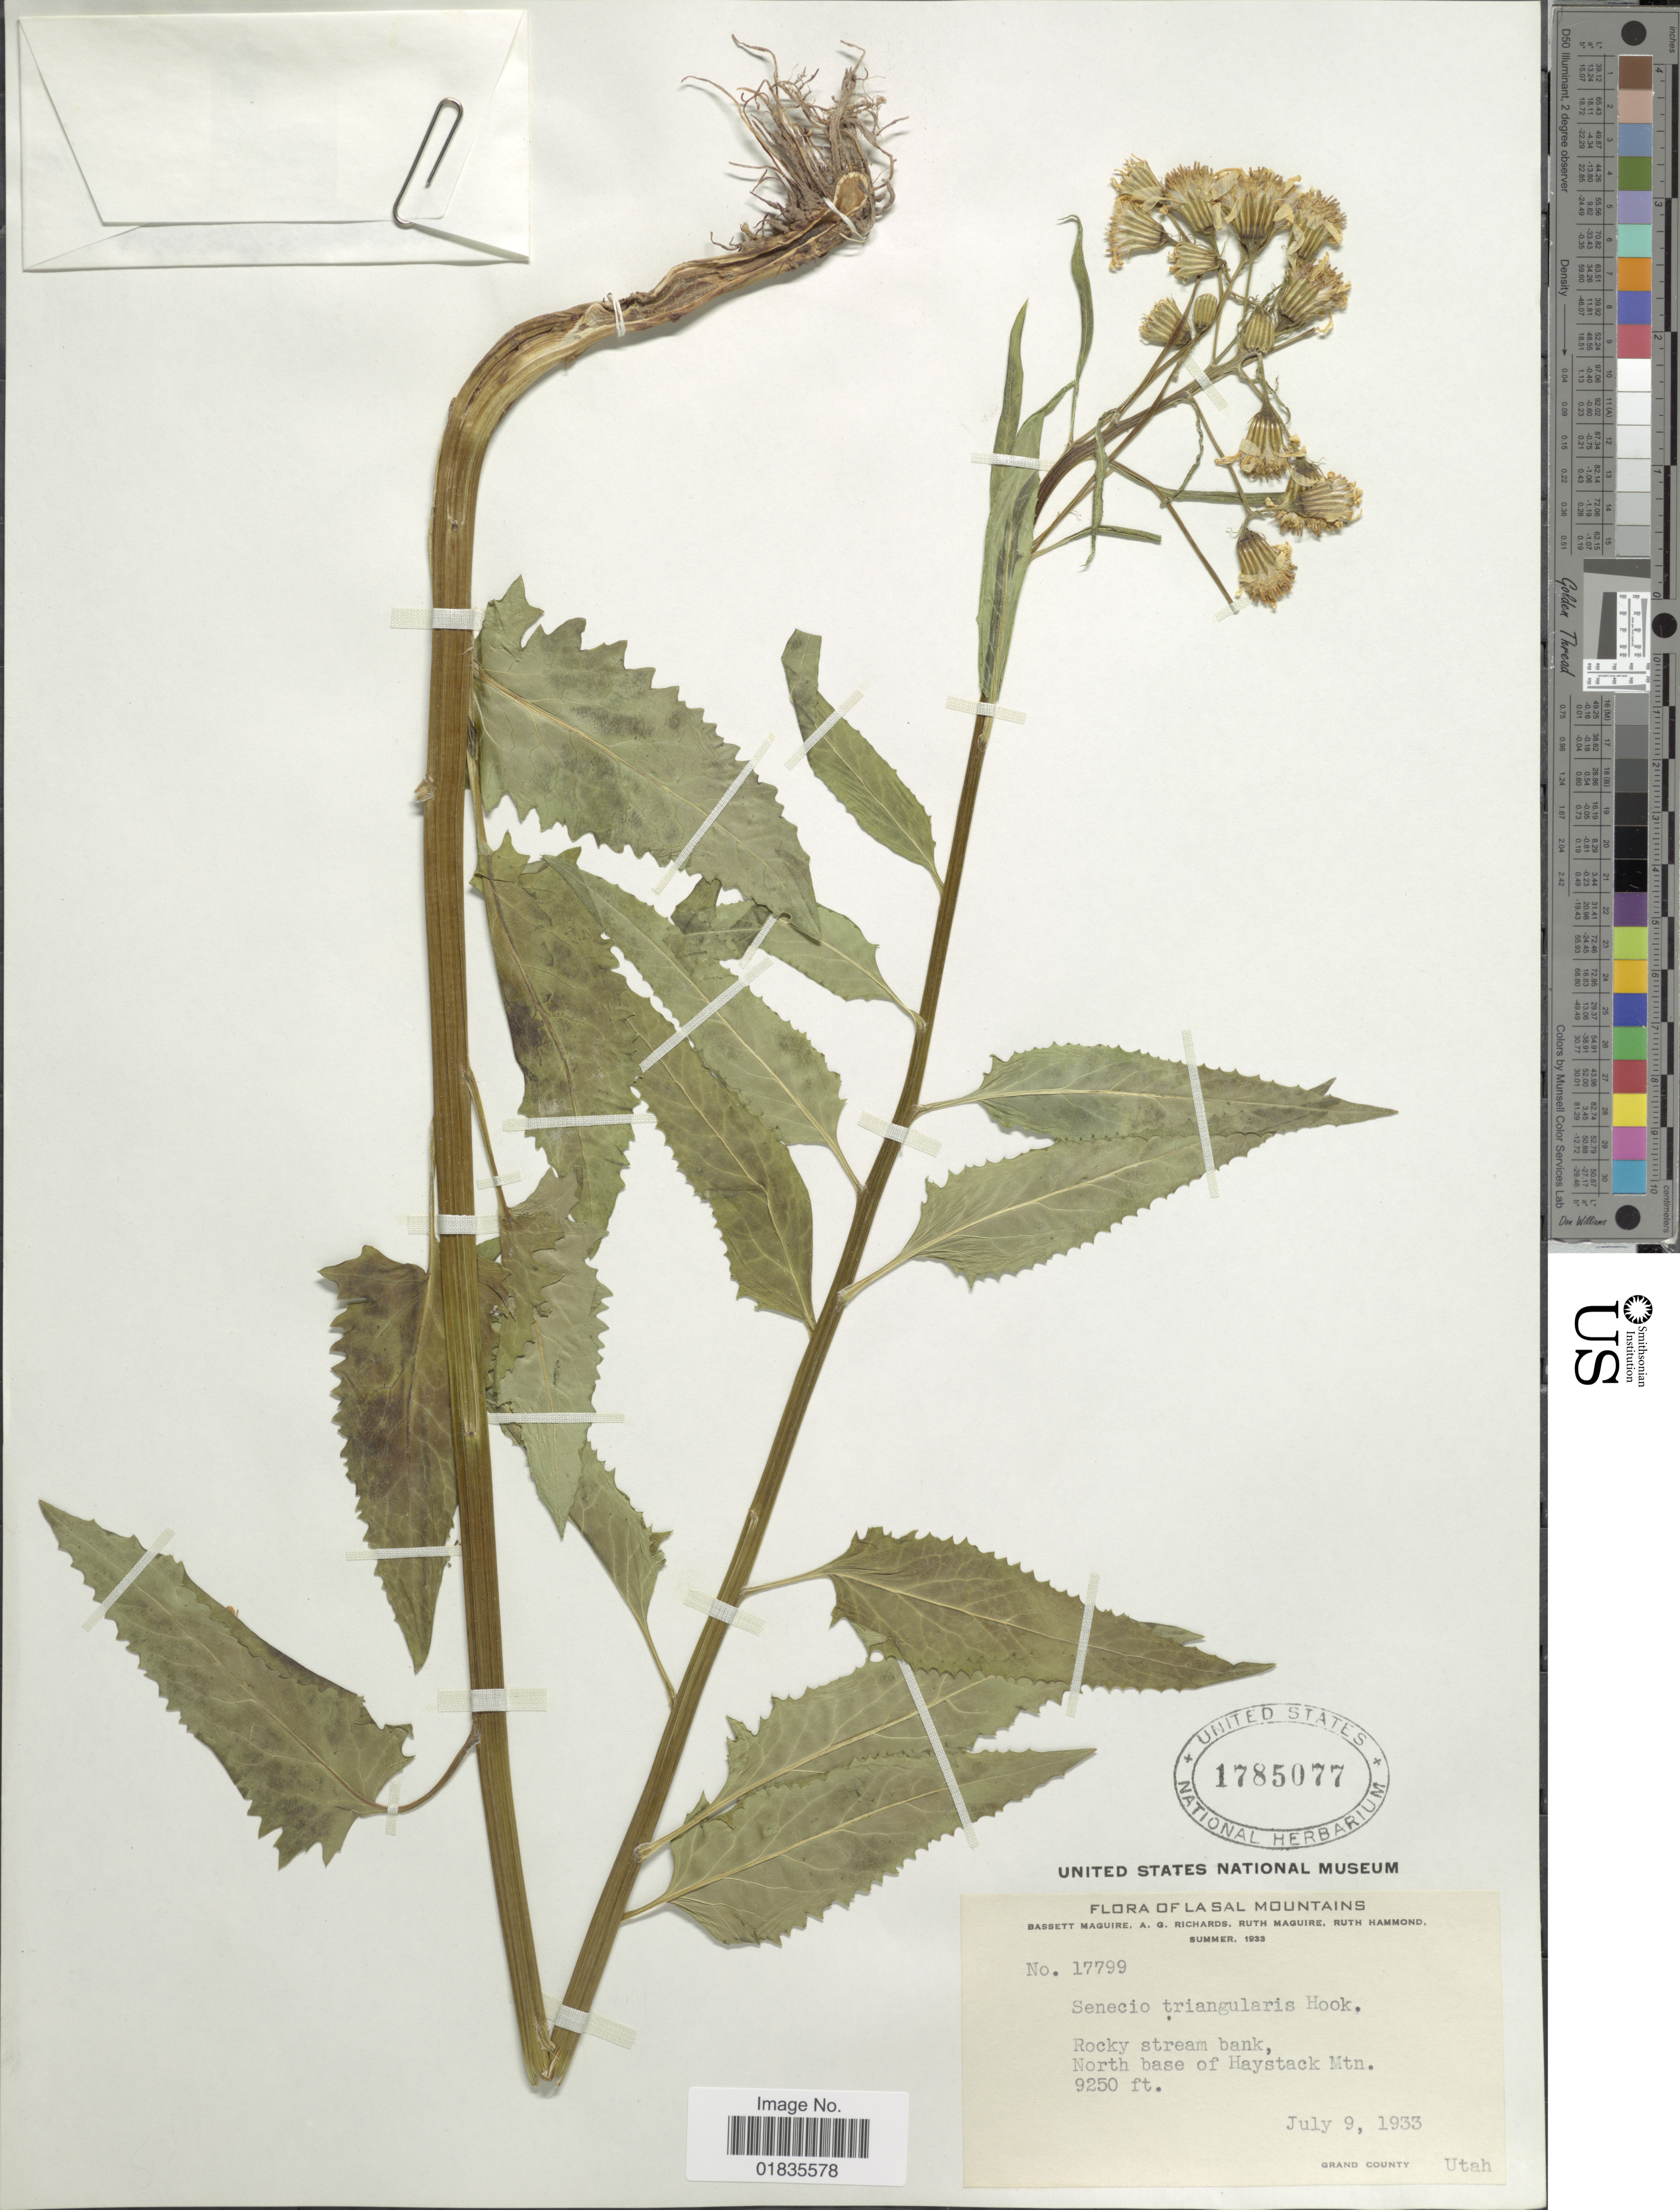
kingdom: Plantae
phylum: Tracheophyta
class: Magnoliopsida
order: Asterales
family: Asteraceae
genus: Senecio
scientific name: Senecio triangularis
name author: Hook.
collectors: B. Maguire, A. Richards, R. R. Maguire & R. Hammond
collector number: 17799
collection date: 1933-07-09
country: United States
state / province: Utah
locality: La Sal Mountains, rocky stream bank, north base of Haystack Mtn.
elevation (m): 2819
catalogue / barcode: US 1785077